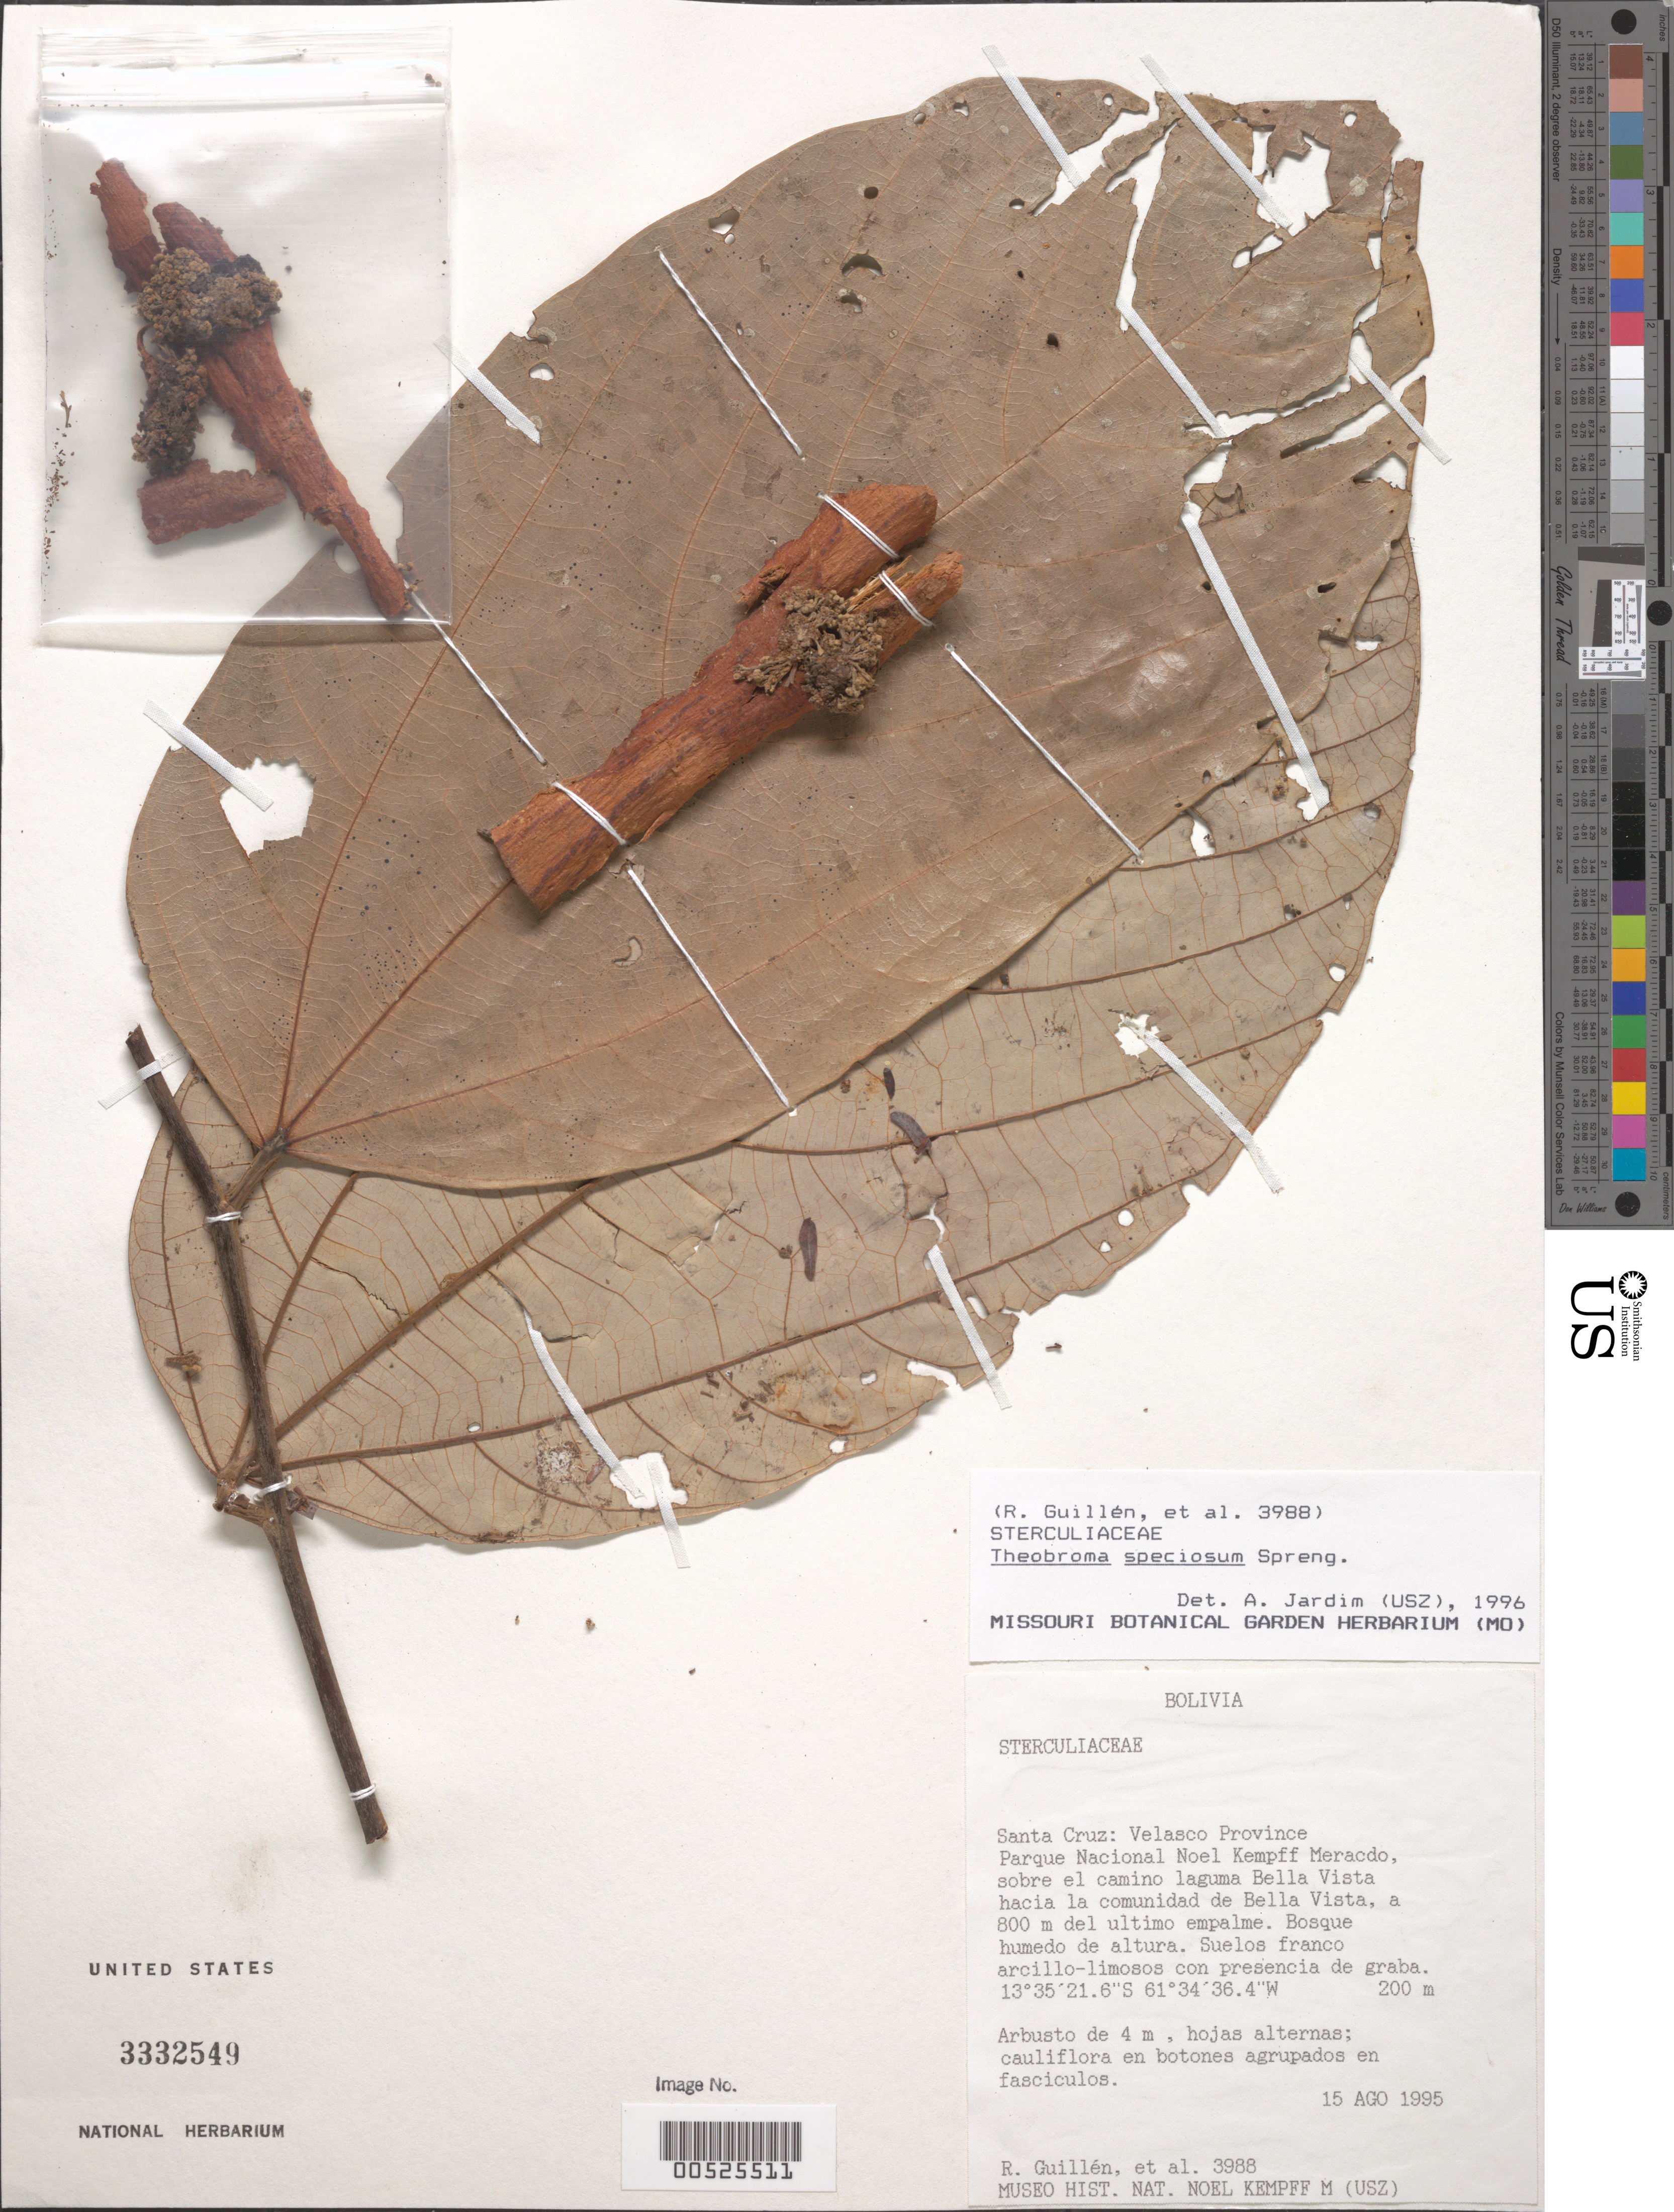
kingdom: Plantae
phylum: Tracheophyta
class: Magnoliopsida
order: Malvales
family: Malvaceae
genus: Theobroma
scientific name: Theobroma speciosum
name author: Willd. ex Spreng.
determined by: Jardim, A.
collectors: R. Guillén V.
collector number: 3988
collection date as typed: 15 Aug 1995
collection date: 1995-08-15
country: Bolivia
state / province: Santa Cruz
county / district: Velasco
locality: Parque Nacional Noel Kampff Mercado, sobre El Camino laguma Bella Vista Hacia la Comunidad de Bella Vista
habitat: Bosque humedo de altura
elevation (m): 200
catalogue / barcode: US 3332549